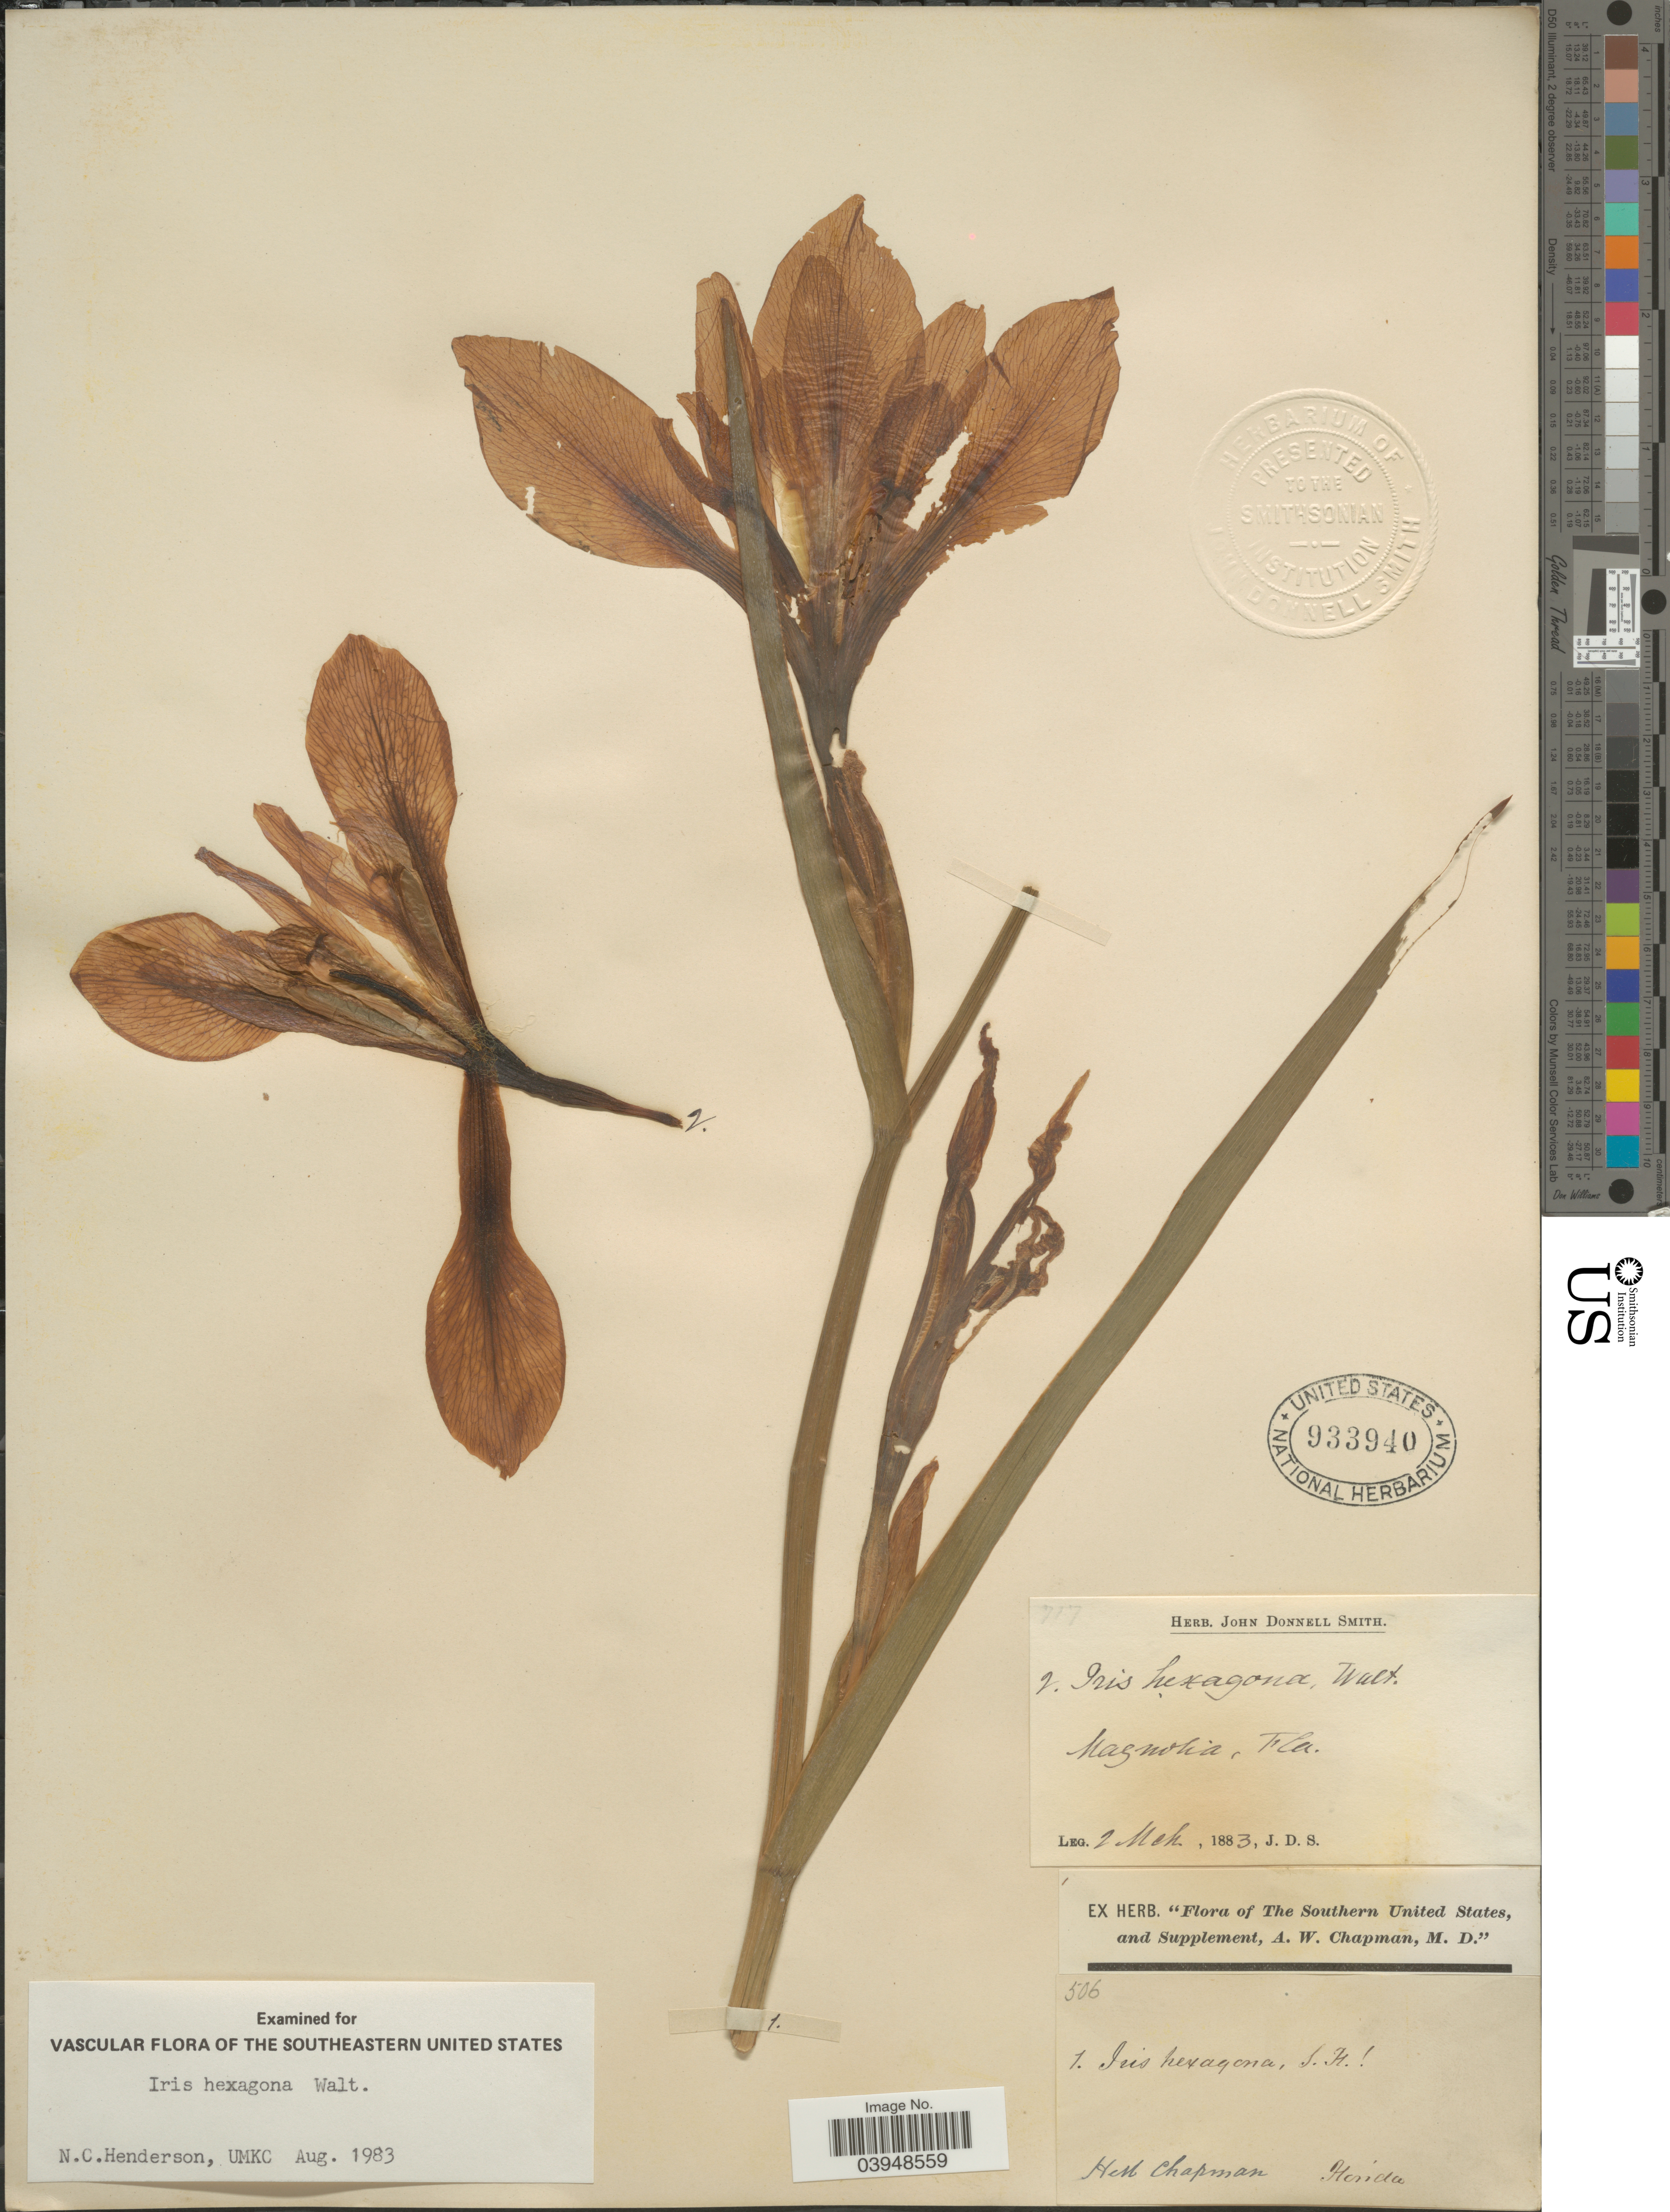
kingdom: Plantae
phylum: Tracheophyta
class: Liliopsida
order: Asparagales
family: Iridaceae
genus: Iris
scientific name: Iris hexagona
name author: Walter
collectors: J. Donnell Smith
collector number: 2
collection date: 1883-03-02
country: United States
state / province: Florida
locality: Magnolia.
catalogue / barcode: US 933940